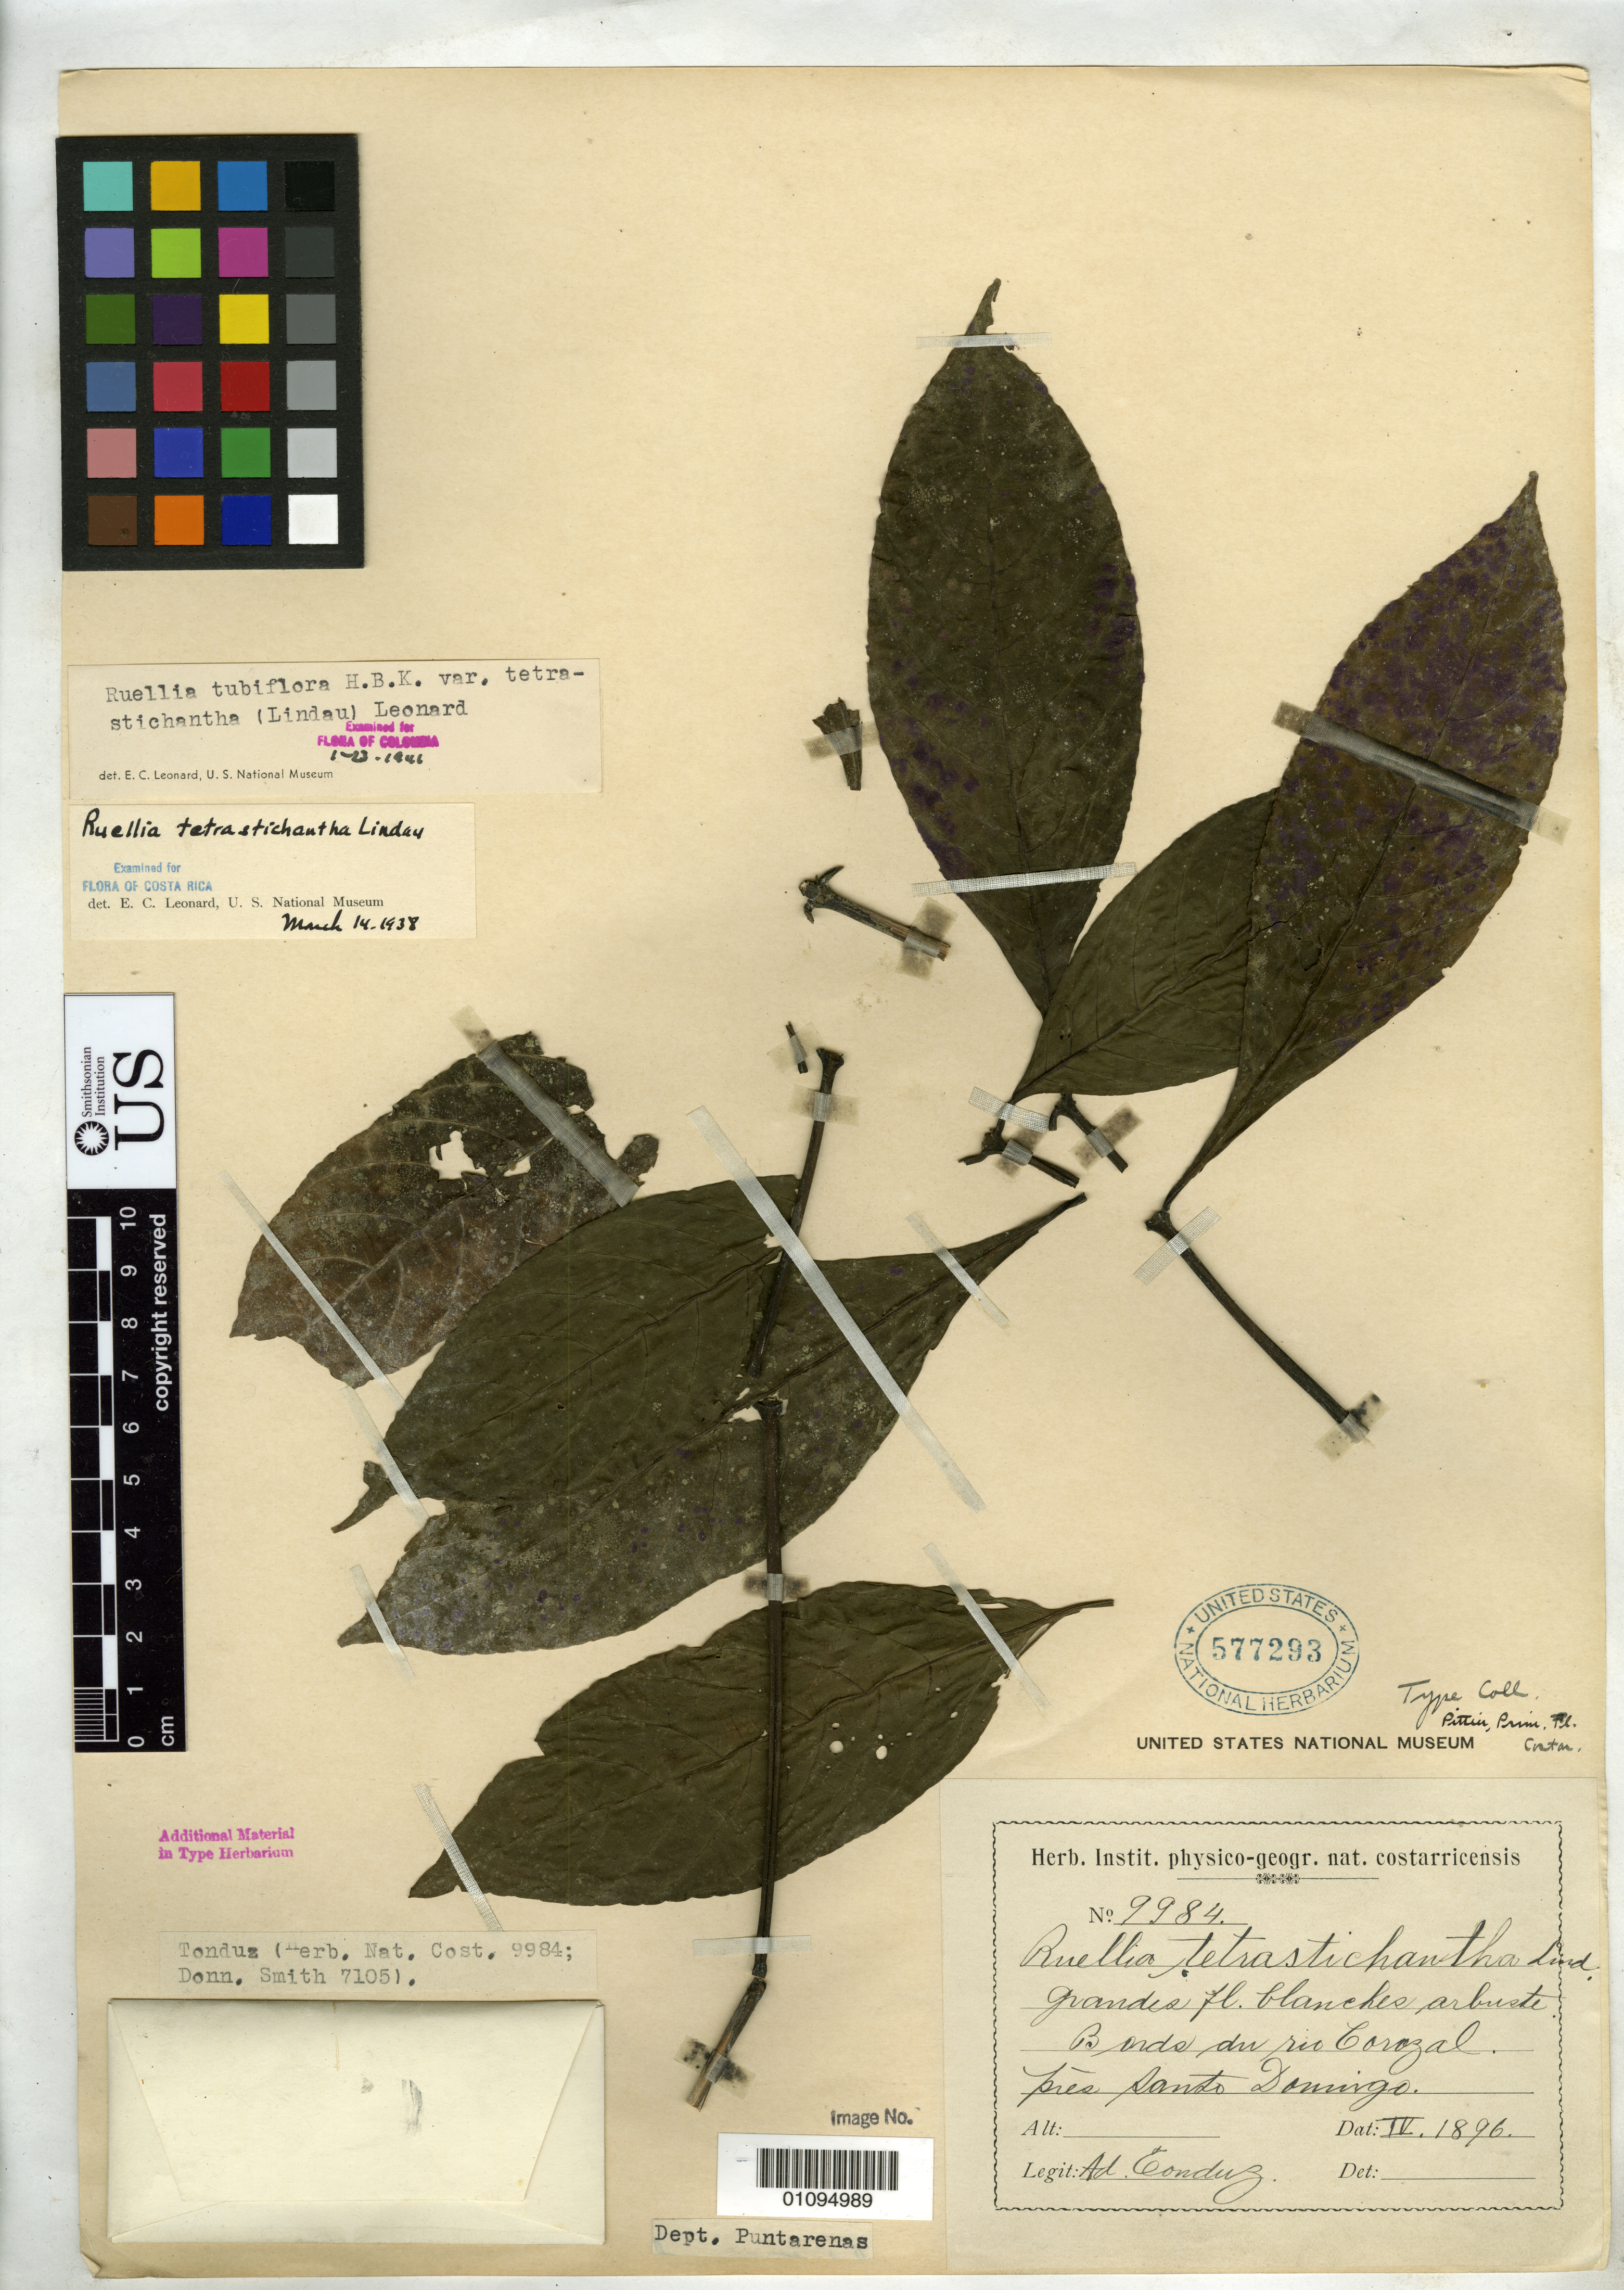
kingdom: Plantae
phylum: Tracheophyta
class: Magnoliopsida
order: Lamiales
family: Acanthaceae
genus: Ruellia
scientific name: Ruellia tetrastichantha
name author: Lindau in Pittier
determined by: Leonard, Emery C., (US)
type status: Isotype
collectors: A. Tonduz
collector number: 9984 (J.D.S. 7105)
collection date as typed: Apr 1896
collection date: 1896-04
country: Costa Rica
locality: Bords du rio Corozal, pres Santo Domingo.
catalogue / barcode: US 577293